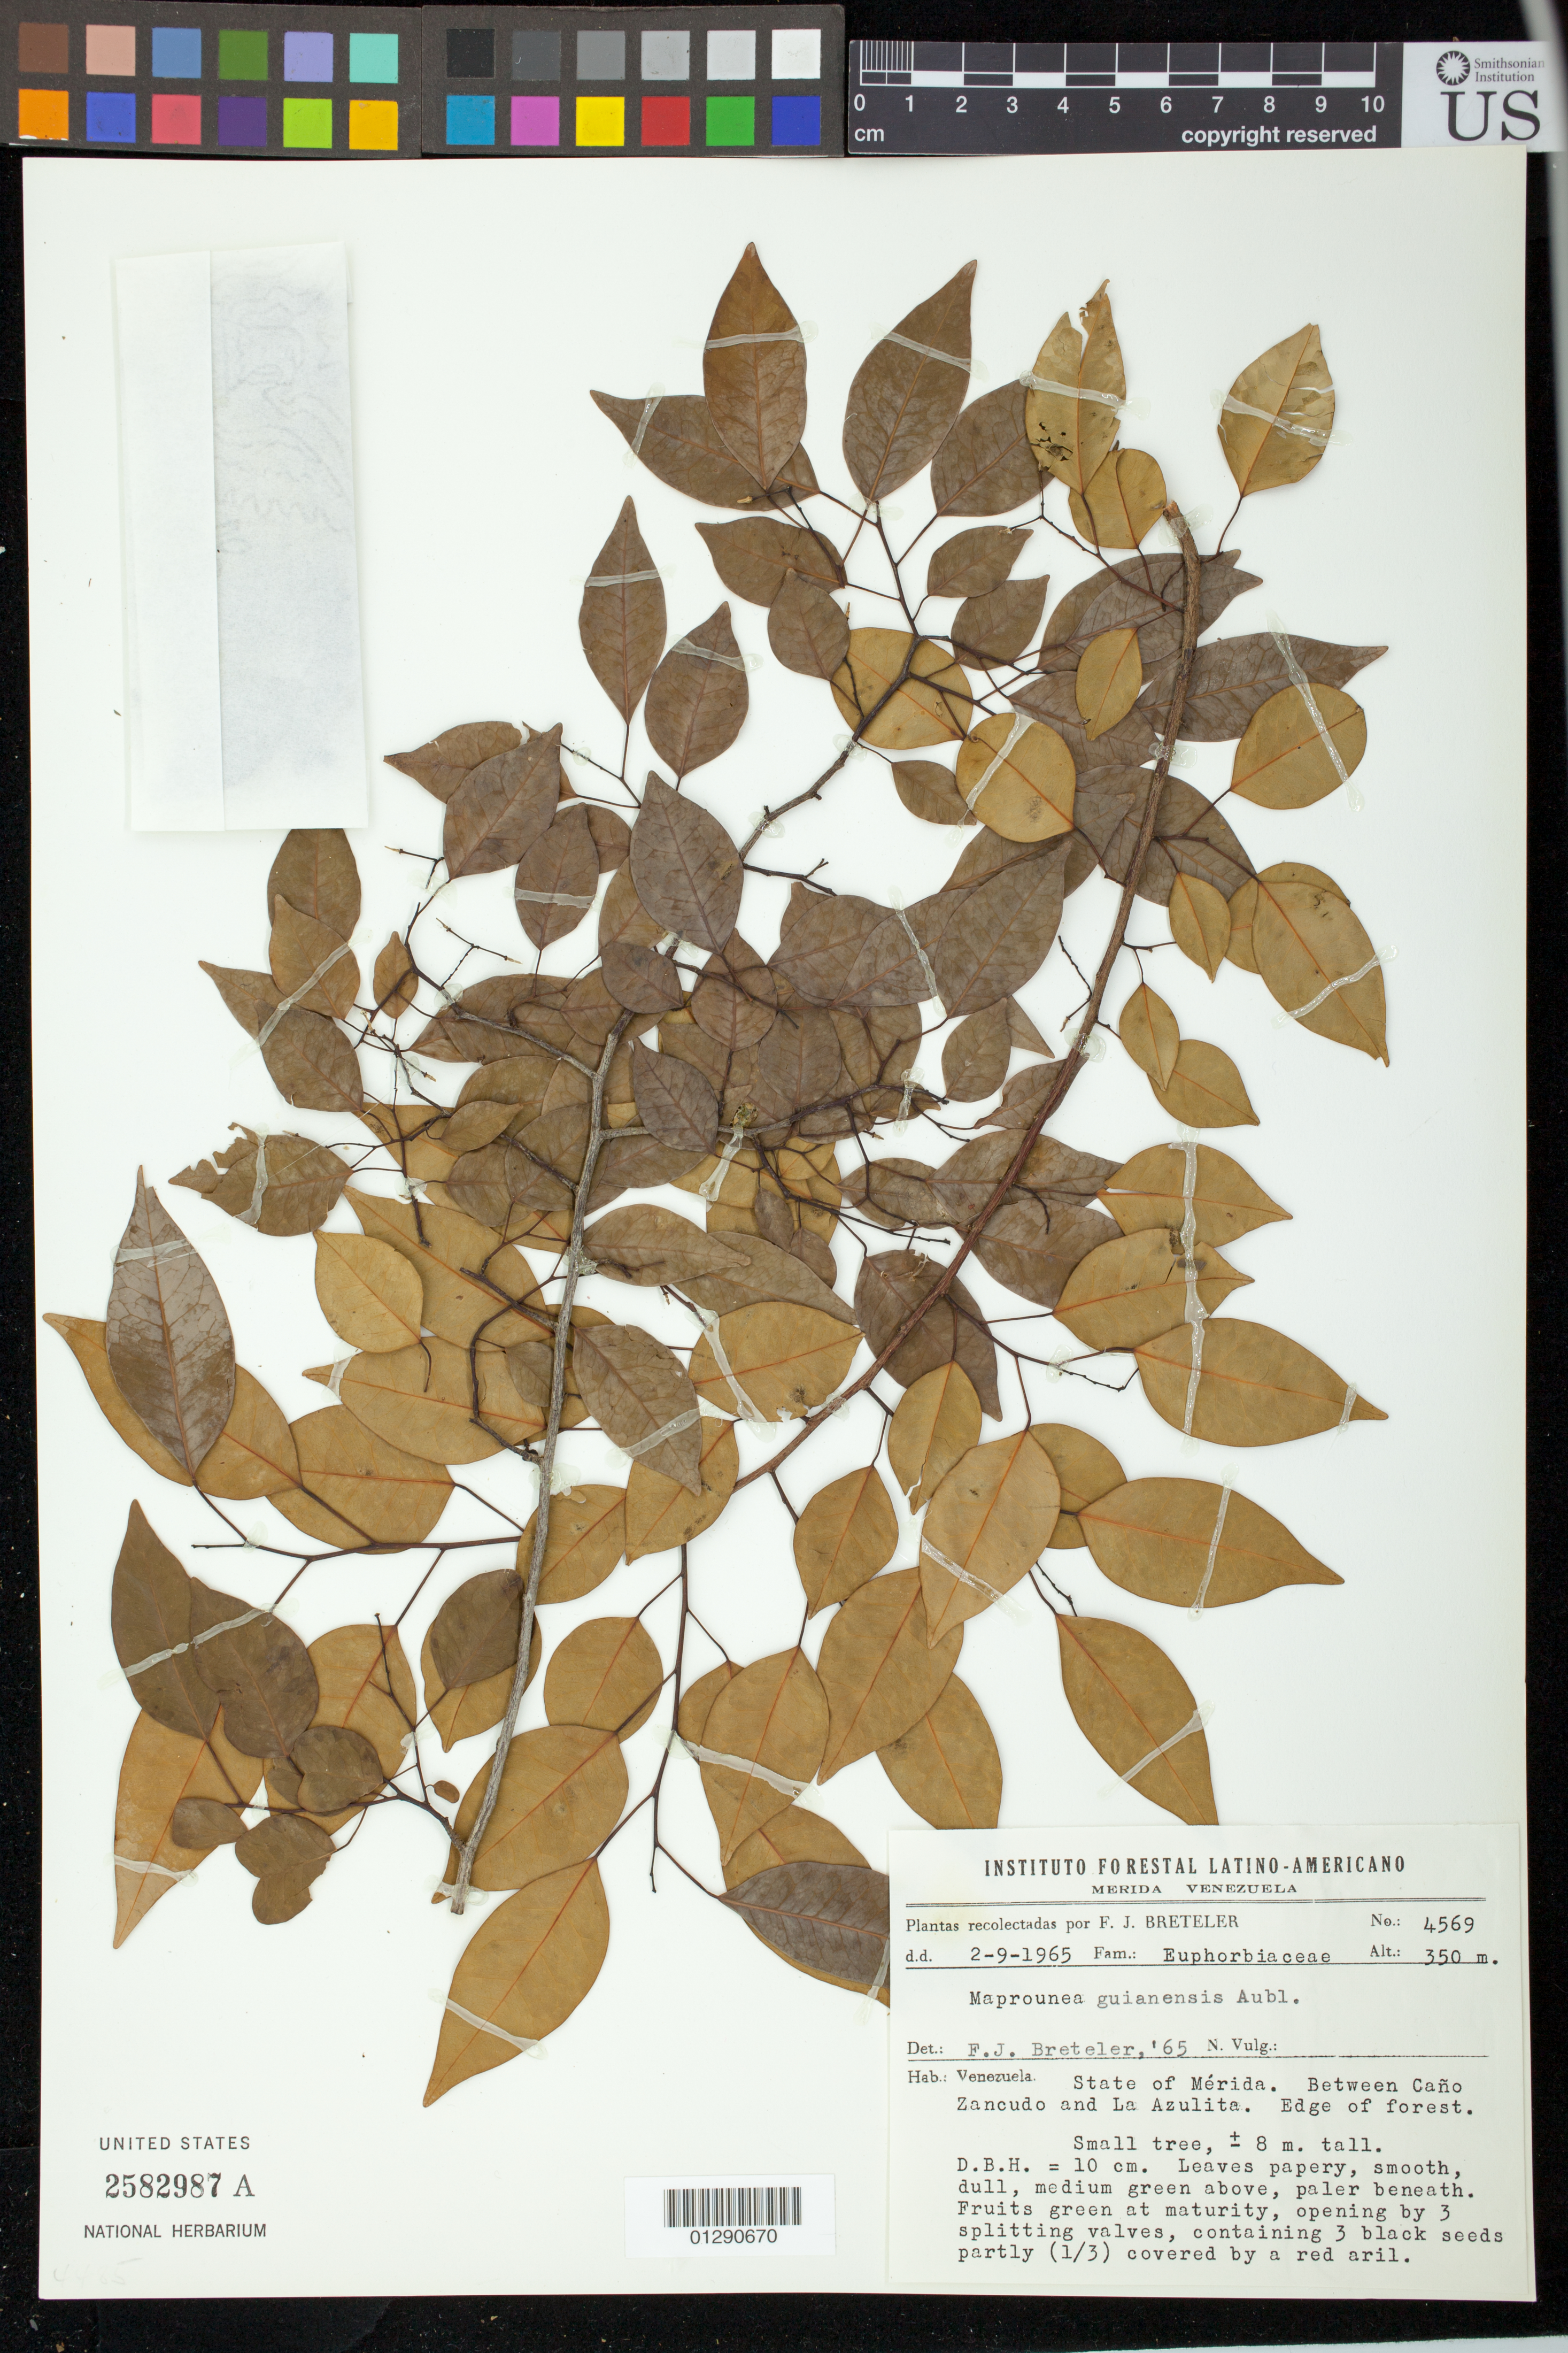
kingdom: Plantae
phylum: Tracheophyta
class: Magnoliopsida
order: Malpighiales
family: Euphorbiaceae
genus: Maprounea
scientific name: Maprounea guianensis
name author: Aubl.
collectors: F. J. Breteler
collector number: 4569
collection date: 1926-09-02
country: Venezuela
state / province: Mérida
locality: Between Cano Zancudo and La Azulita. Edge of forest.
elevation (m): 350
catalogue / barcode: US 2582987A